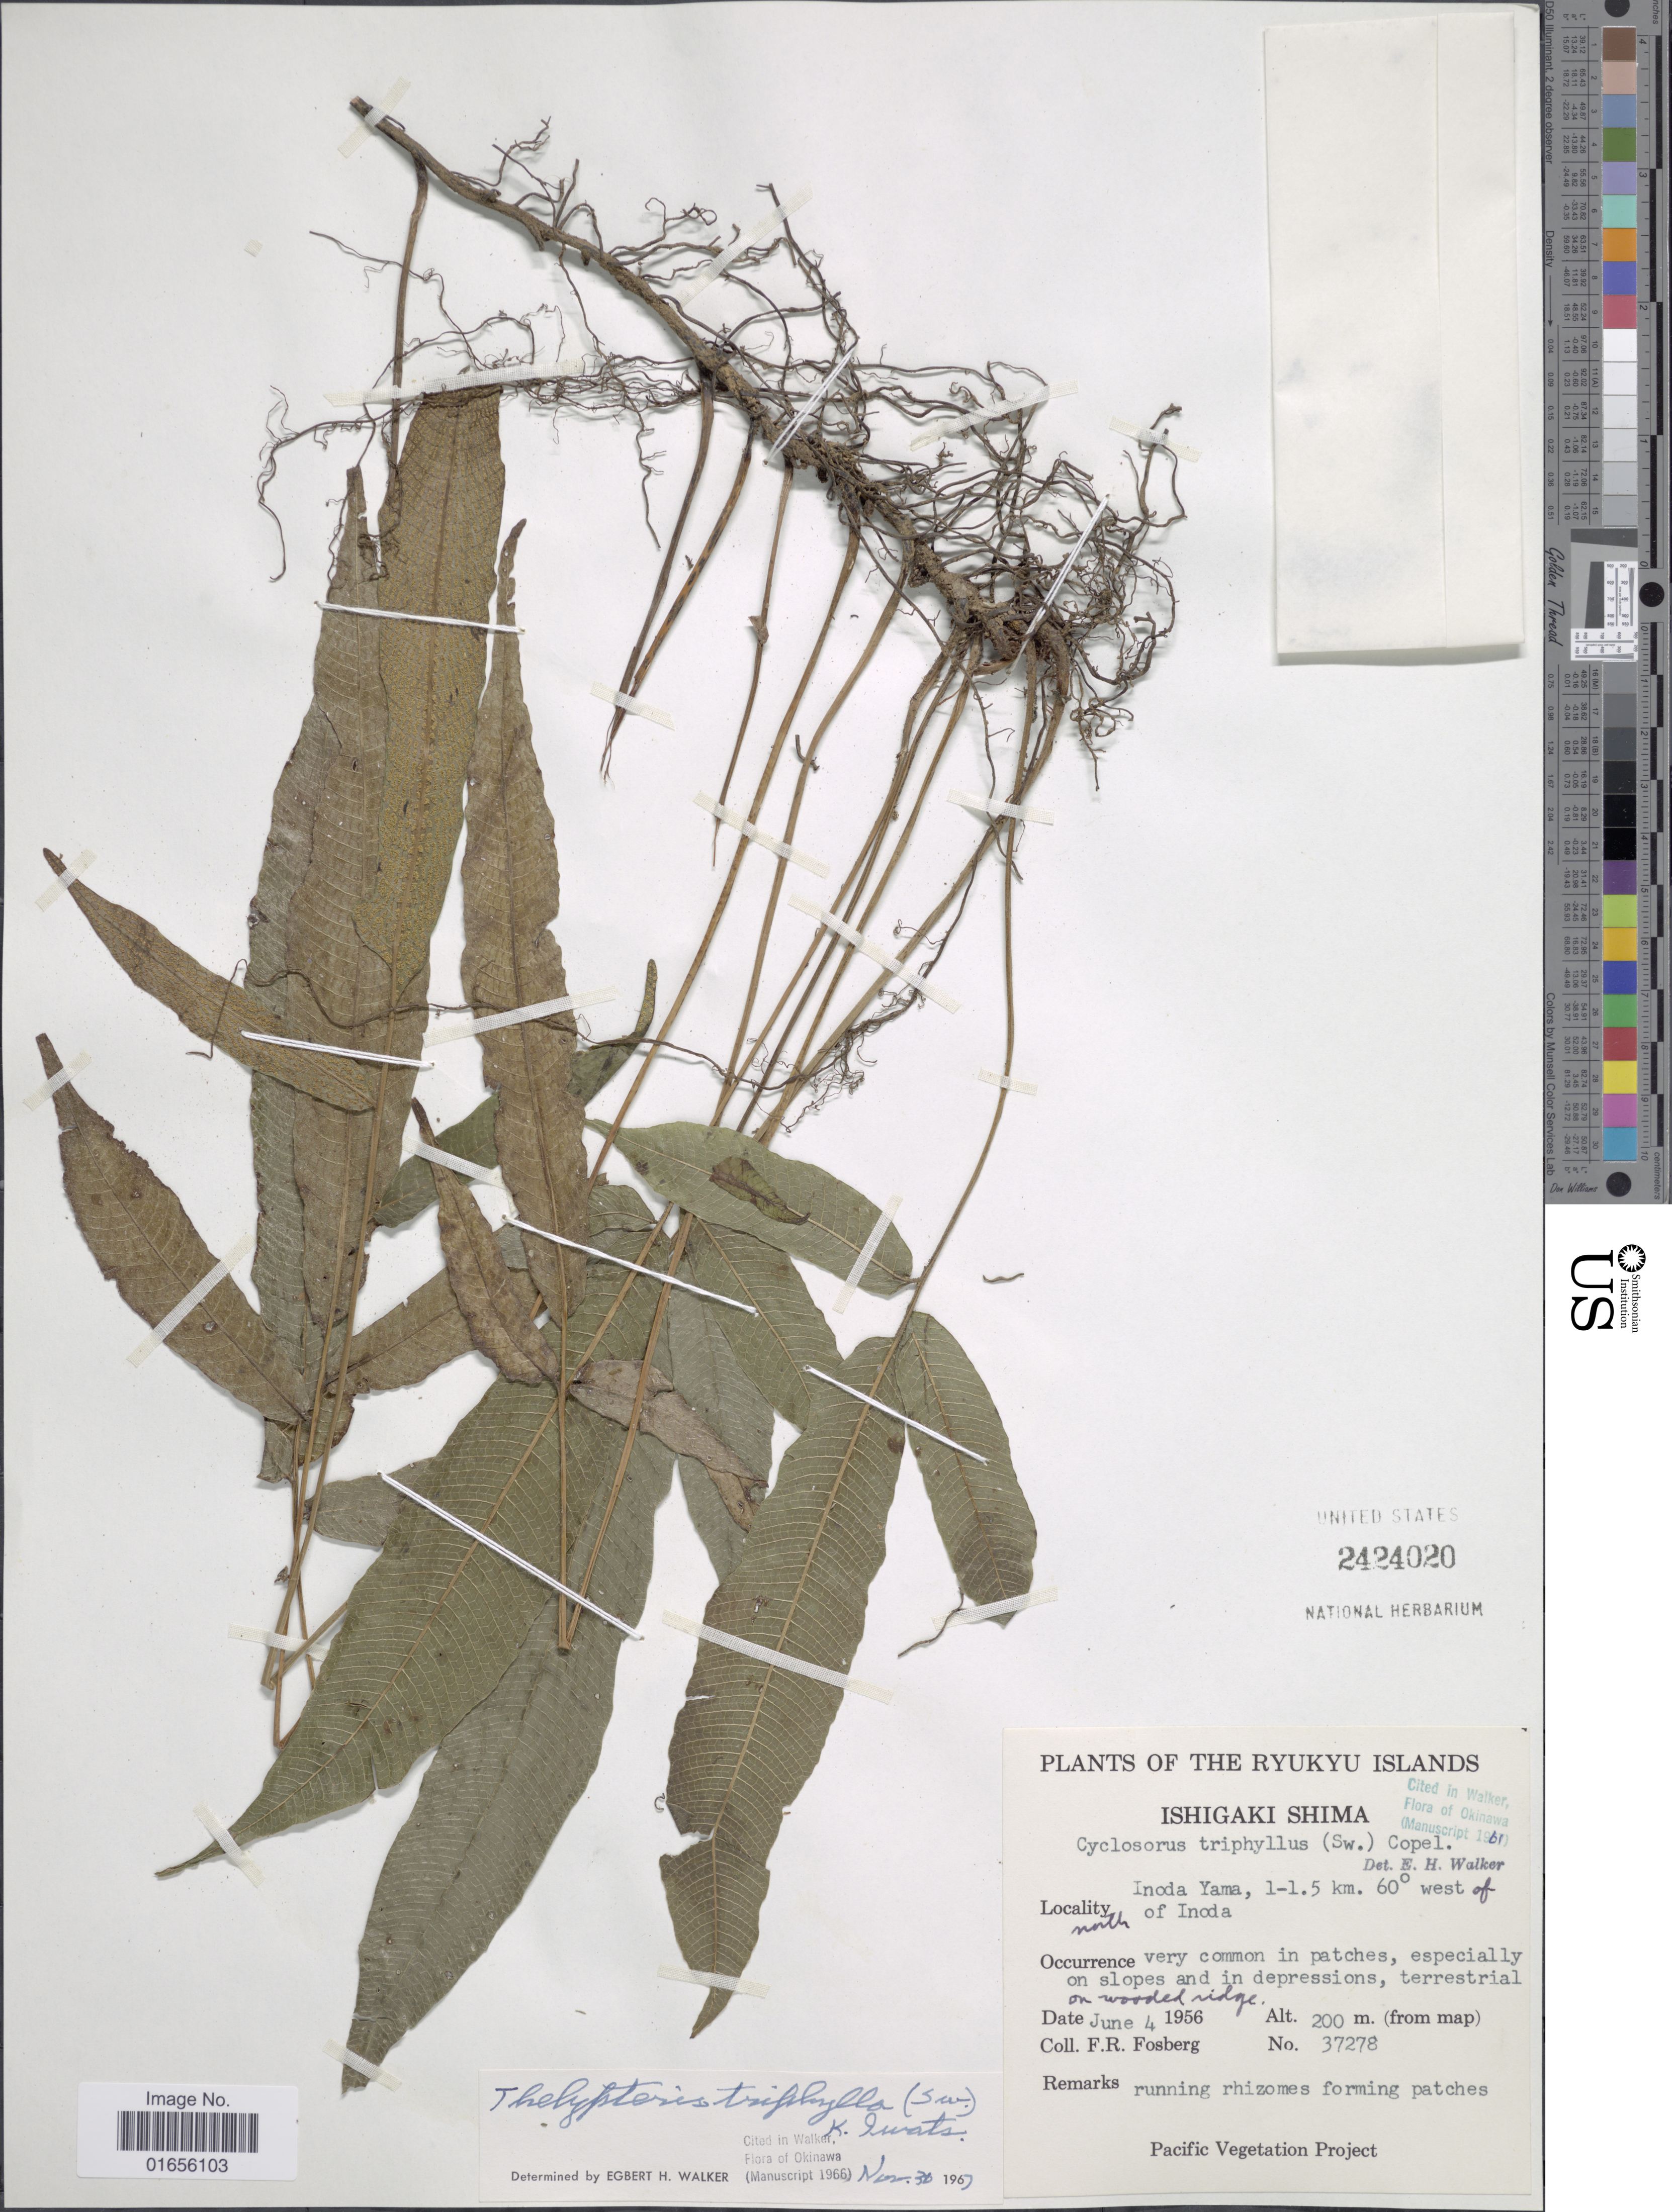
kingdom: Plantae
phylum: Tracheophyta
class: Polypodiopsida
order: Polypodiales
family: Thelypteridaceae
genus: Pronephrium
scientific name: Pronephrium triphyllum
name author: (Sw.) Holttum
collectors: F. R. Fosberg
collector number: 37278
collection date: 1956-06-04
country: Japan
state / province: Okinawa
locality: Ryukyu Islands, Ishigaki Shima, Inoda Yama, 1 - 1.5 km. 60° west of Inoda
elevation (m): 200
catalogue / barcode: US 2424020